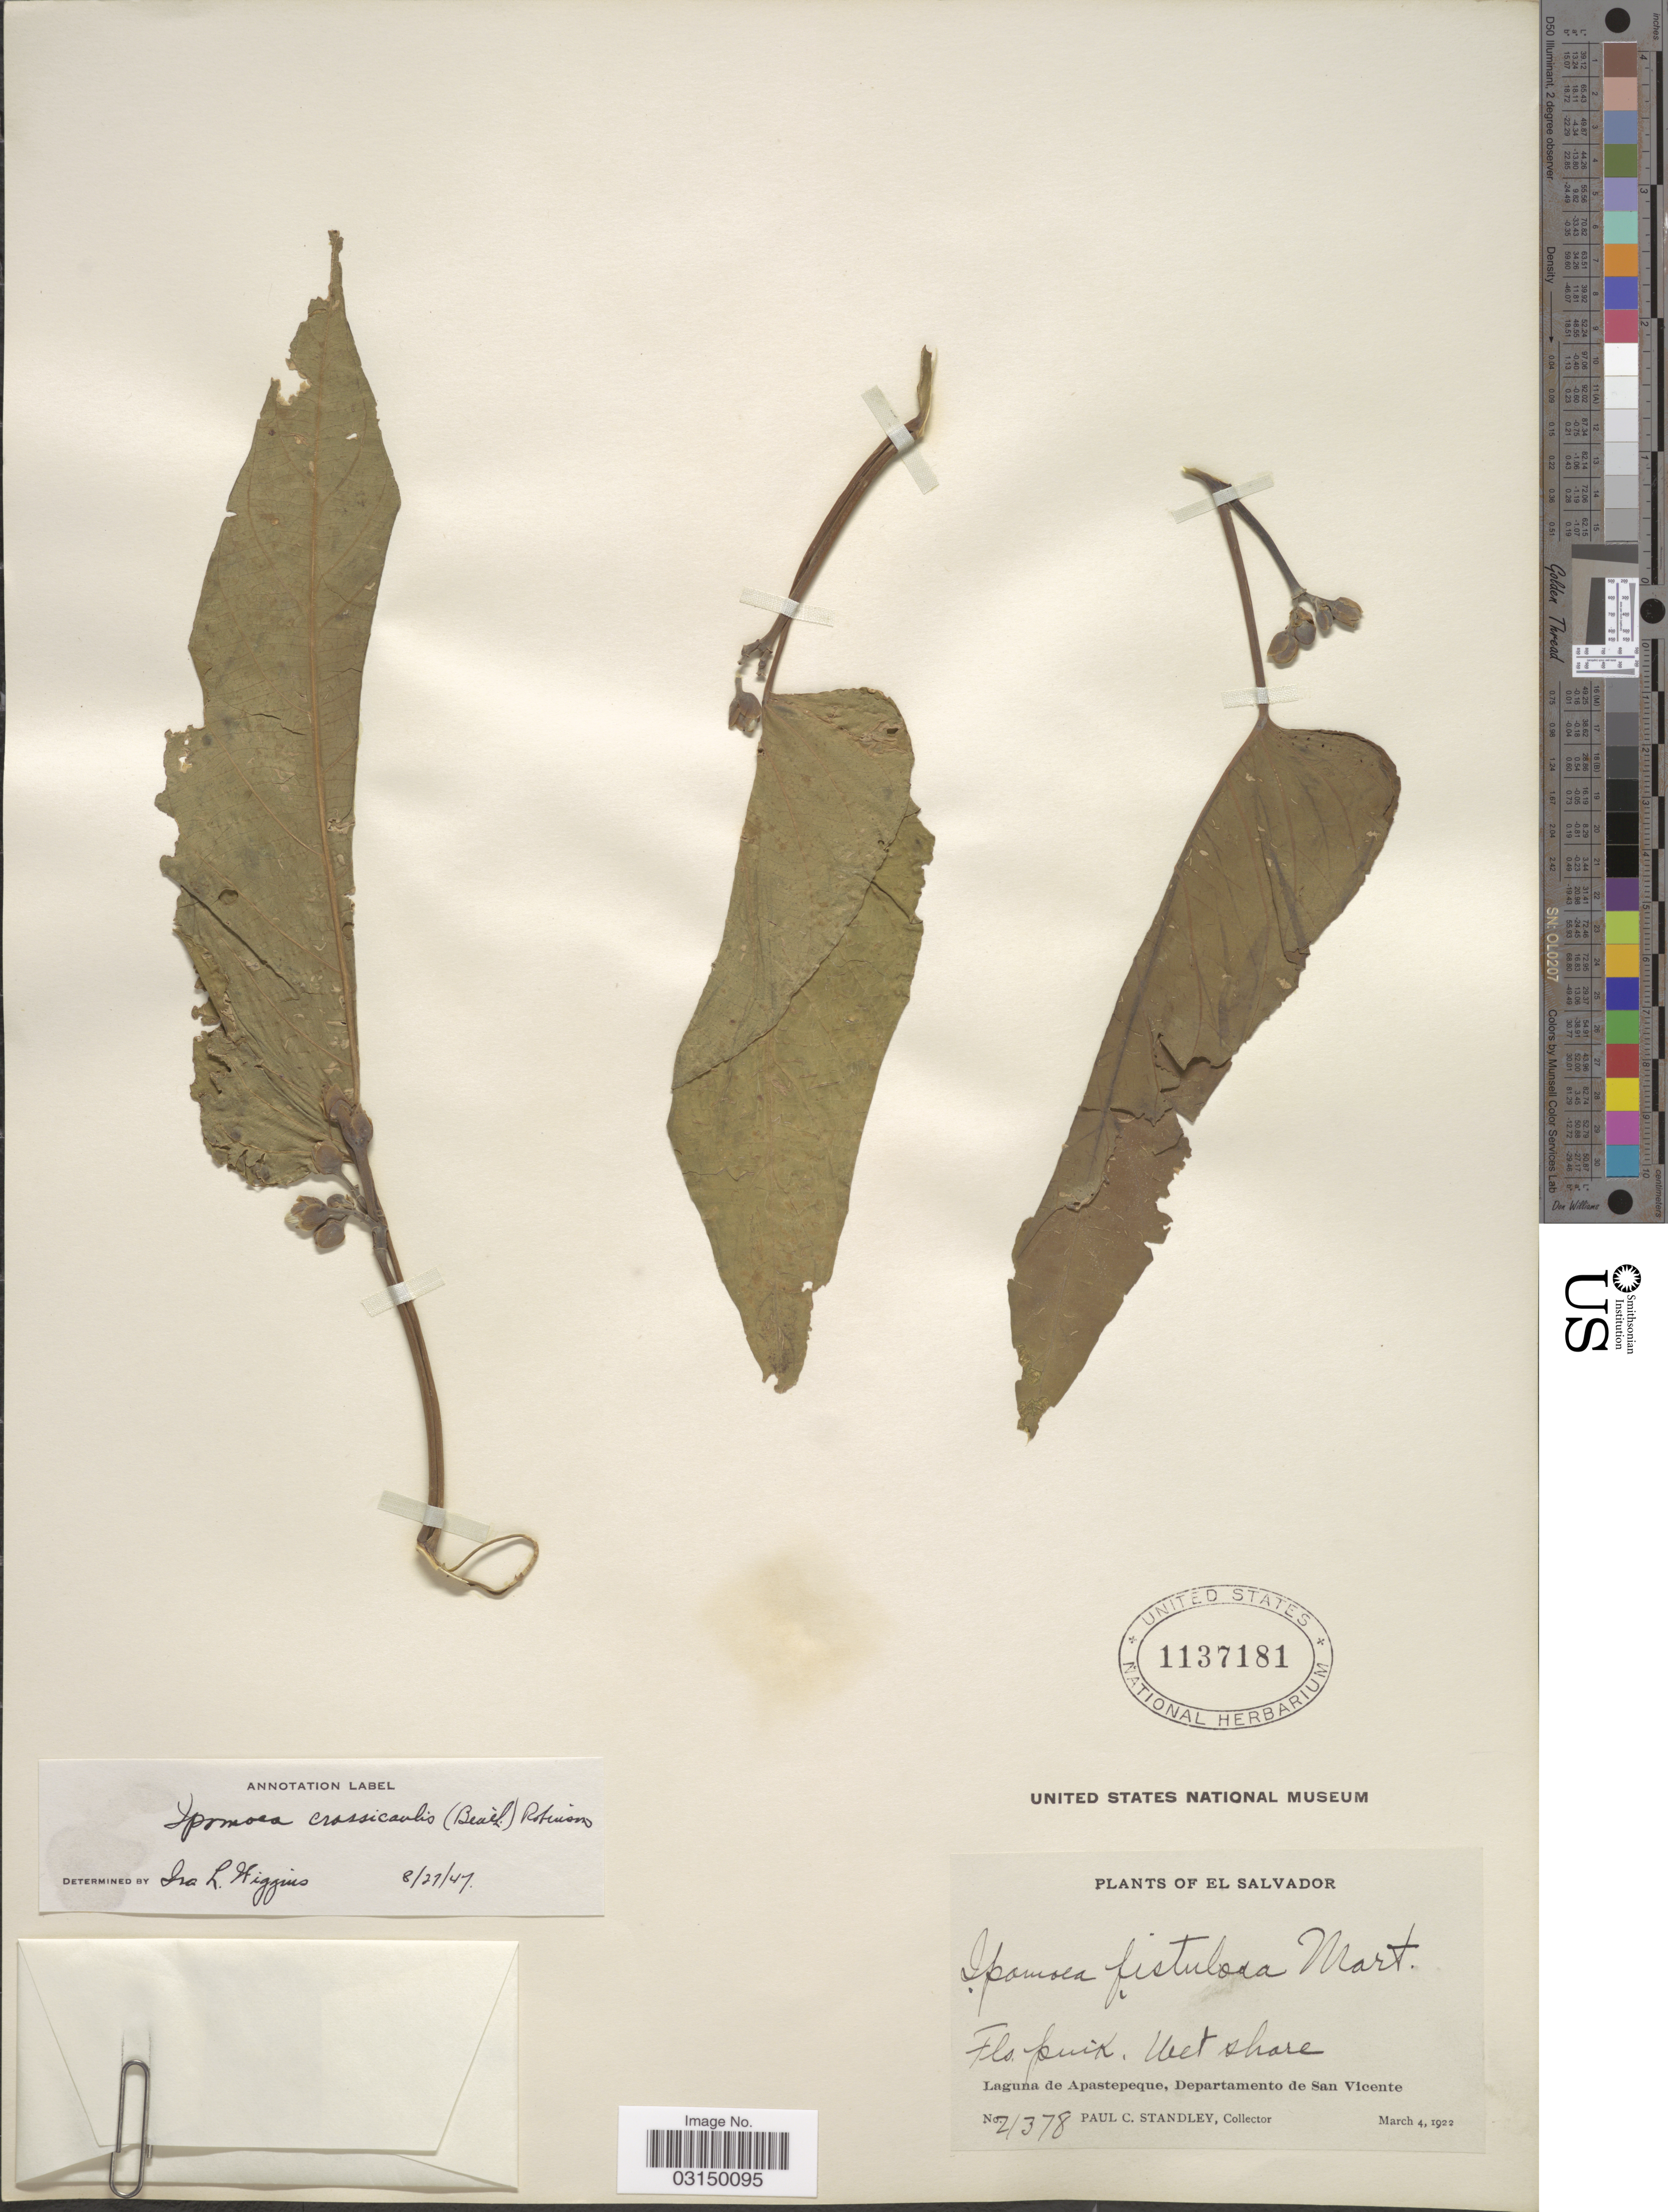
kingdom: Plantae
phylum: Tracheophyta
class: Magnoliopsida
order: Solanales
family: Convolvulaceae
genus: Ipomoea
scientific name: Ipomoea carnea subsp. fistulosa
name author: (Mart. ex Choisy) D.F. Austin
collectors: P. C. Standley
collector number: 21378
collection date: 1922-03-04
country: El Salvador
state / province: San Vincente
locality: Laguna de Apastepeque, Departamento de San Vicente.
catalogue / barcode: US 1137181